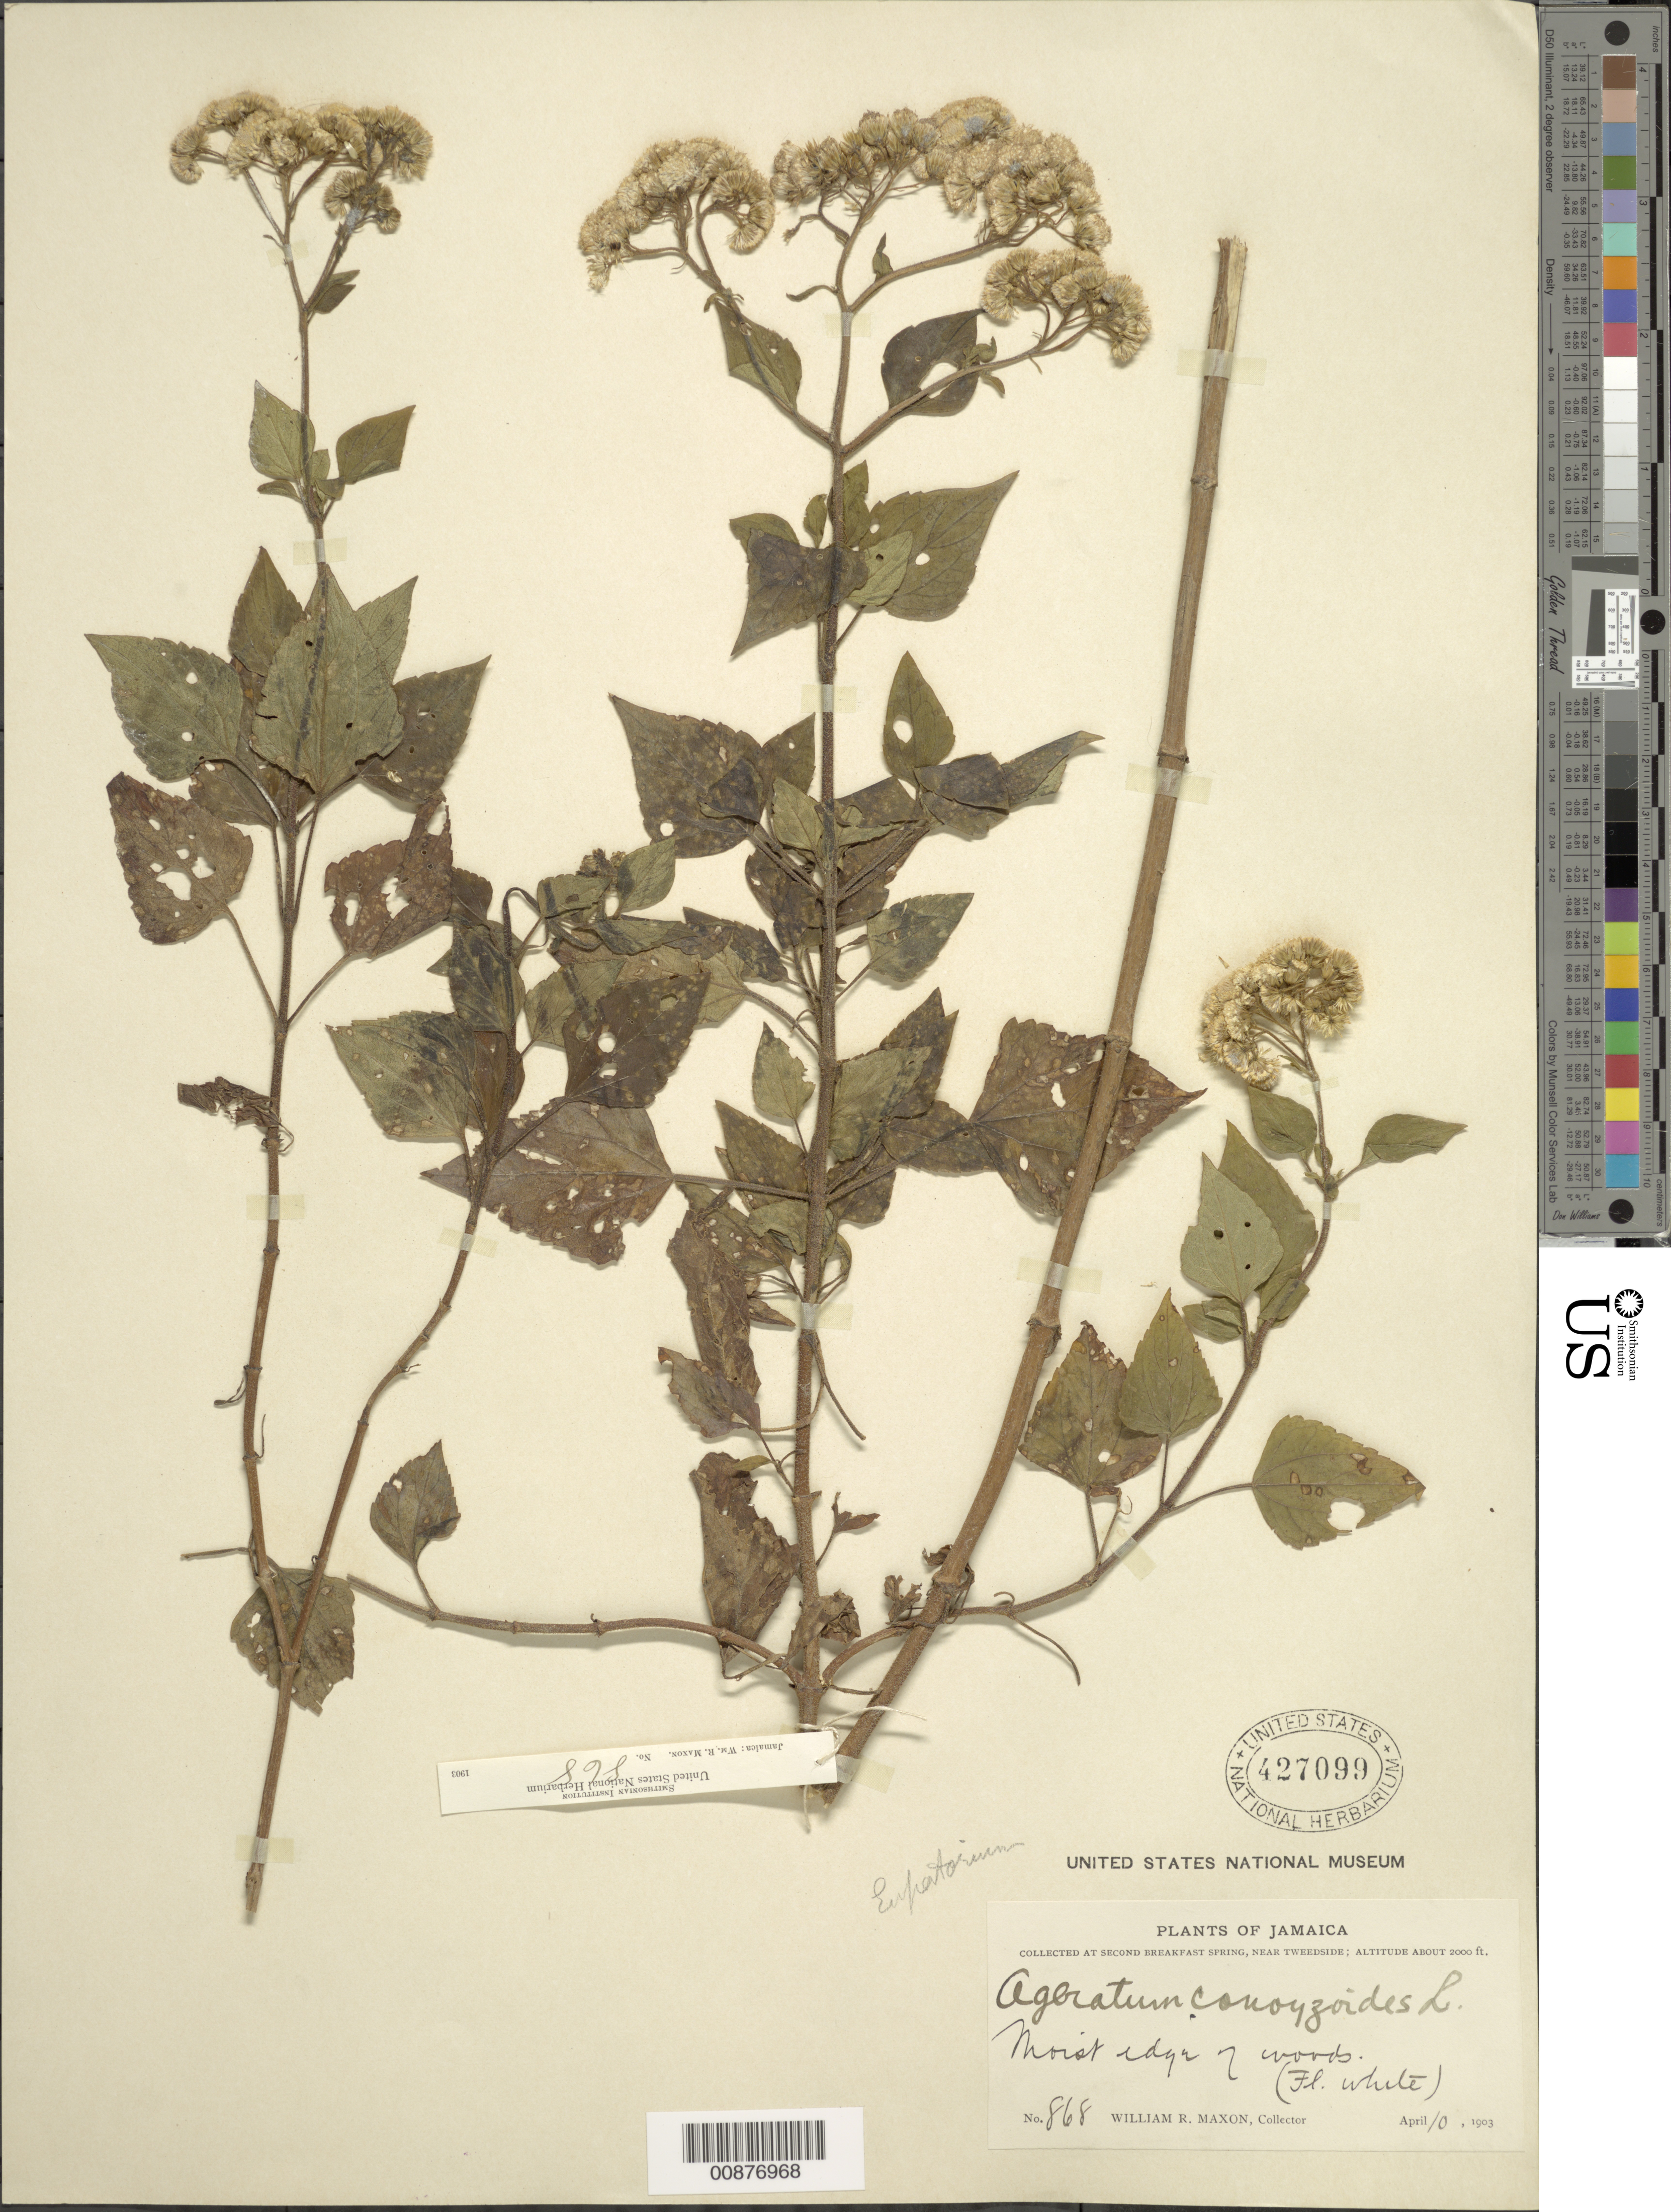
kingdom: Plantae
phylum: Tracheophyta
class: Magnoliopsida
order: Asterales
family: Asteraceae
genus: Ageratina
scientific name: Ageratina adenophora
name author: (Spreng.) R.M. King & H. Rob.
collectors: W. R. Maxon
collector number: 868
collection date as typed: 10 Apr 1903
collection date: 1903-04-10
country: Jamaica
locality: Second Breakfast Spring, near Tweedside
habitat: Moist edge of woods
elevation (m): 610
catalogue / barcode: US 427099